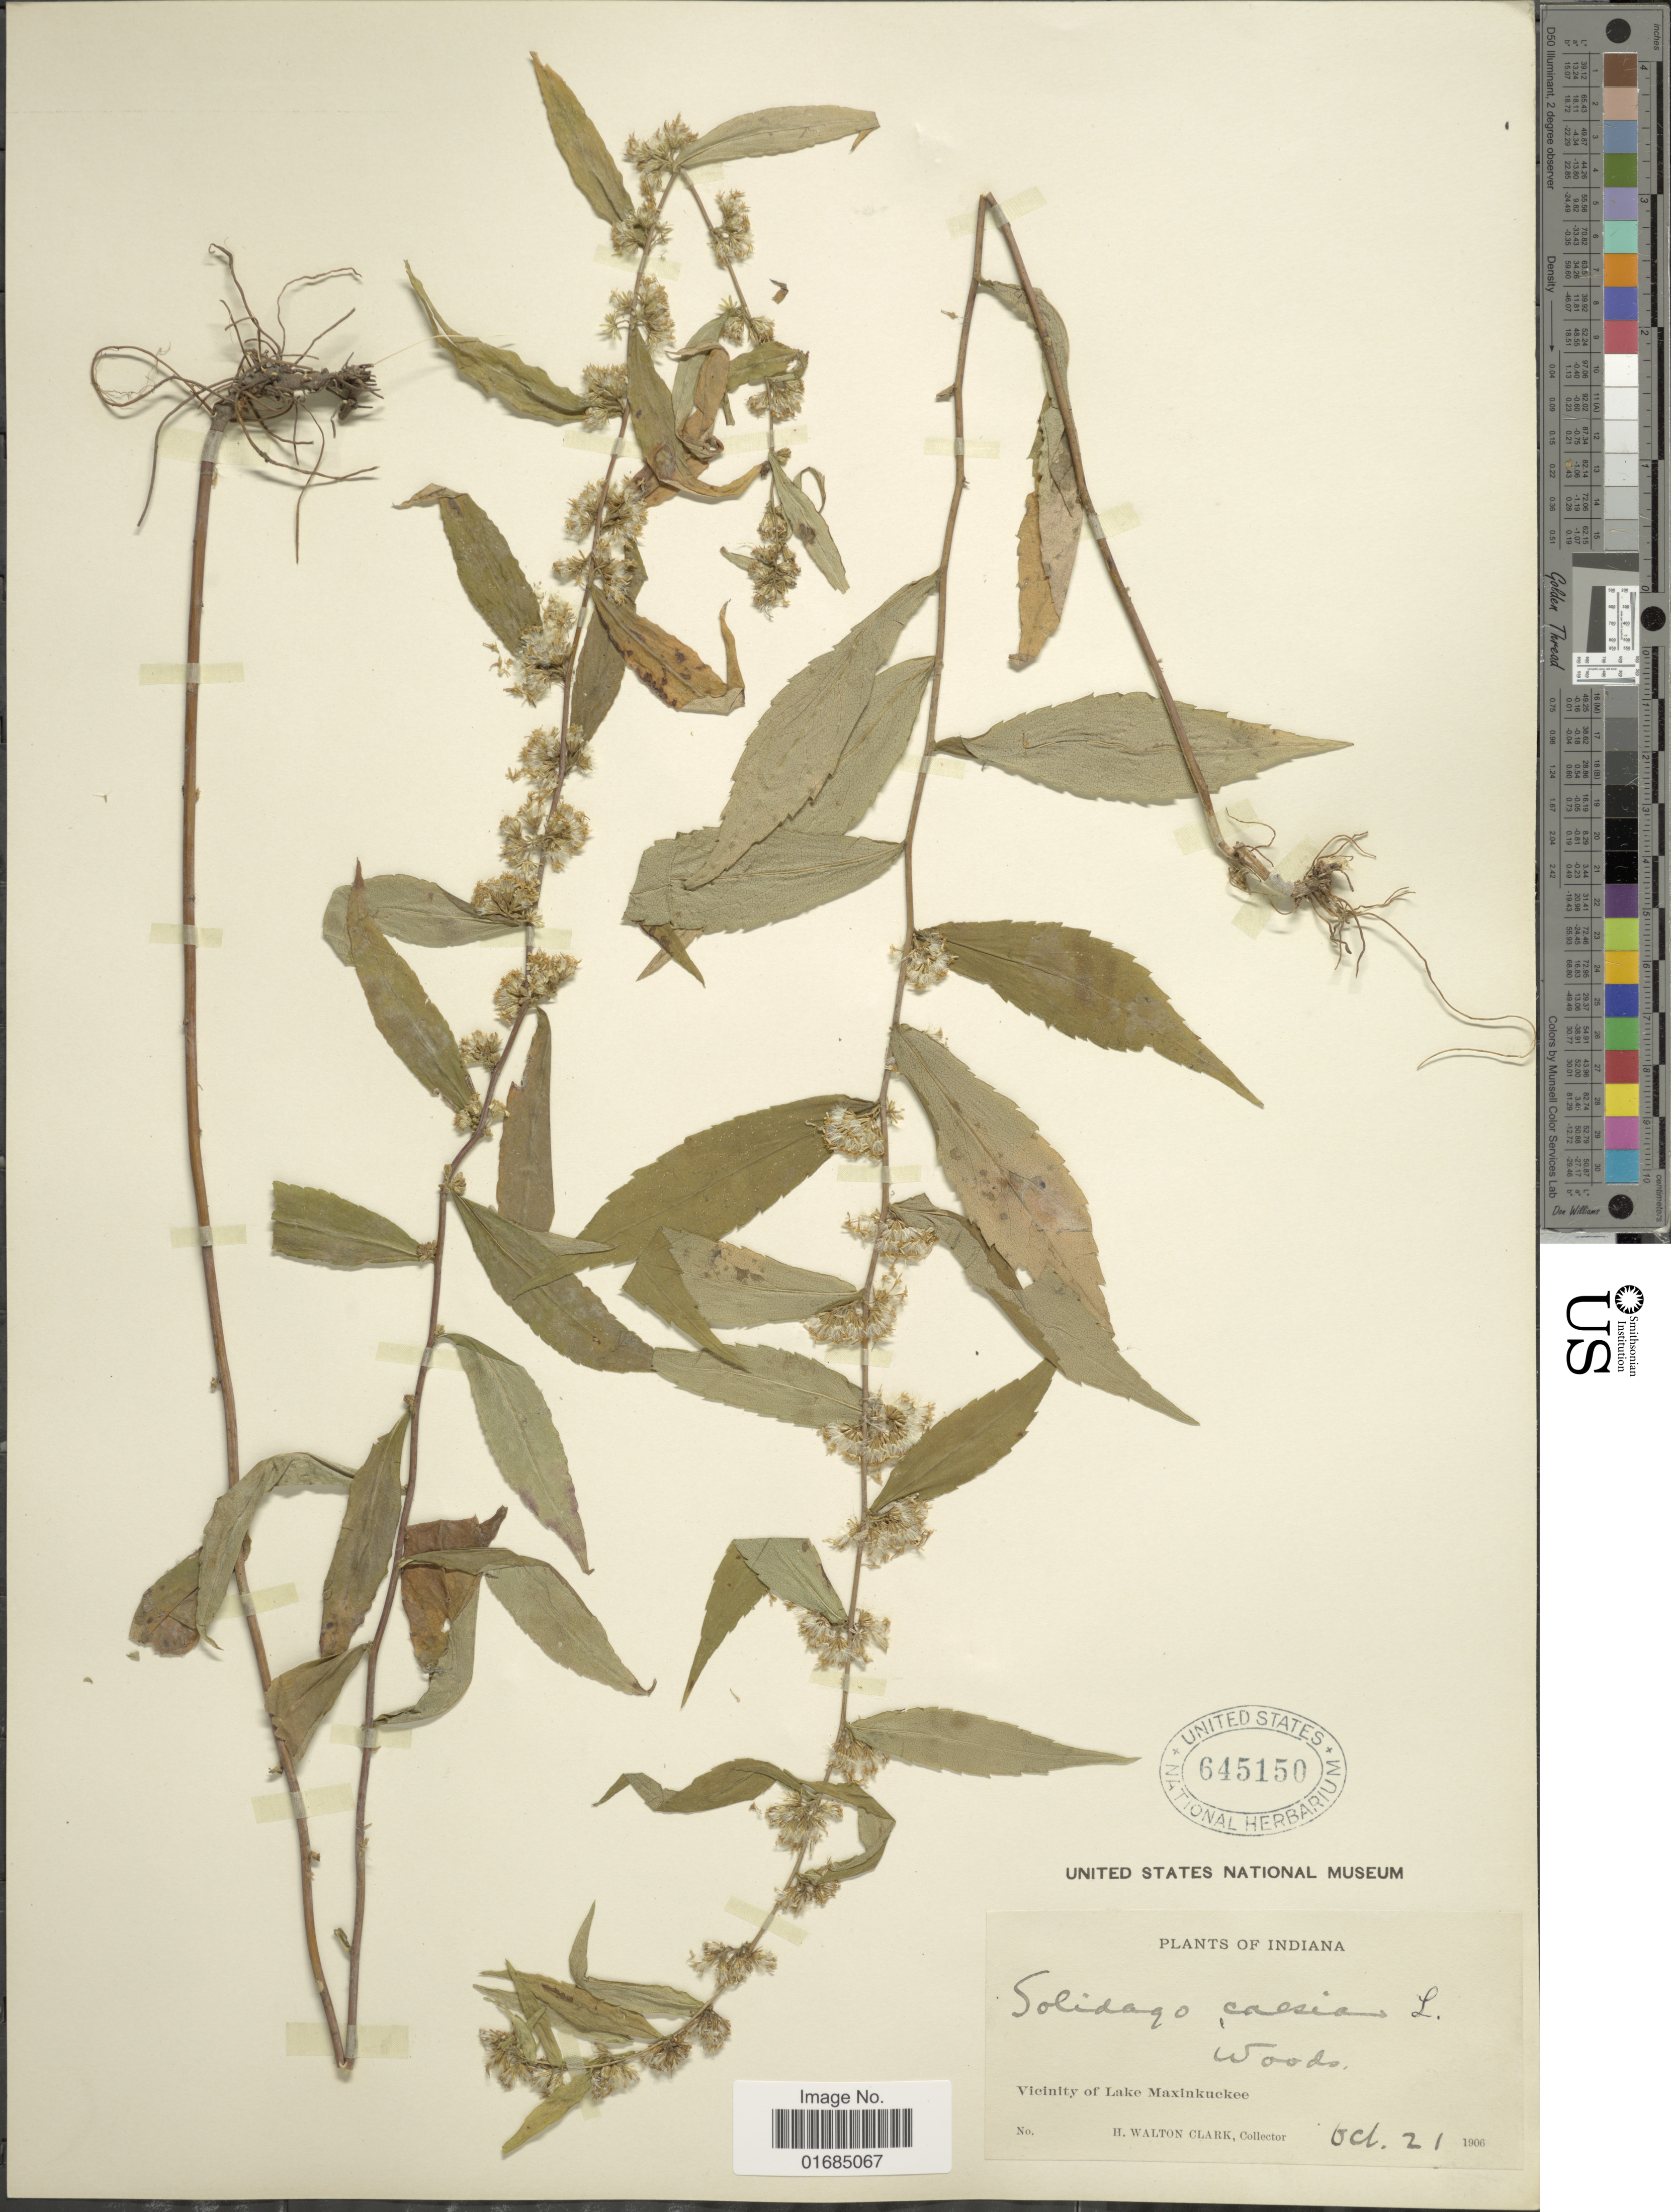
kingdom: Plantae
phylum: Tracheophyta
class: Magnoliopsida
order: Asterales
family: Asteraceae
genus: Solidago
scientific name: Solidago caesia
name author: L.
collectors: H. W. Clark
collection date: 1906-10-21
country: United States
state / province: Indiana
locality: Vicinity of Lake Maxinkuckee.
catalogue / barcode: US 645150